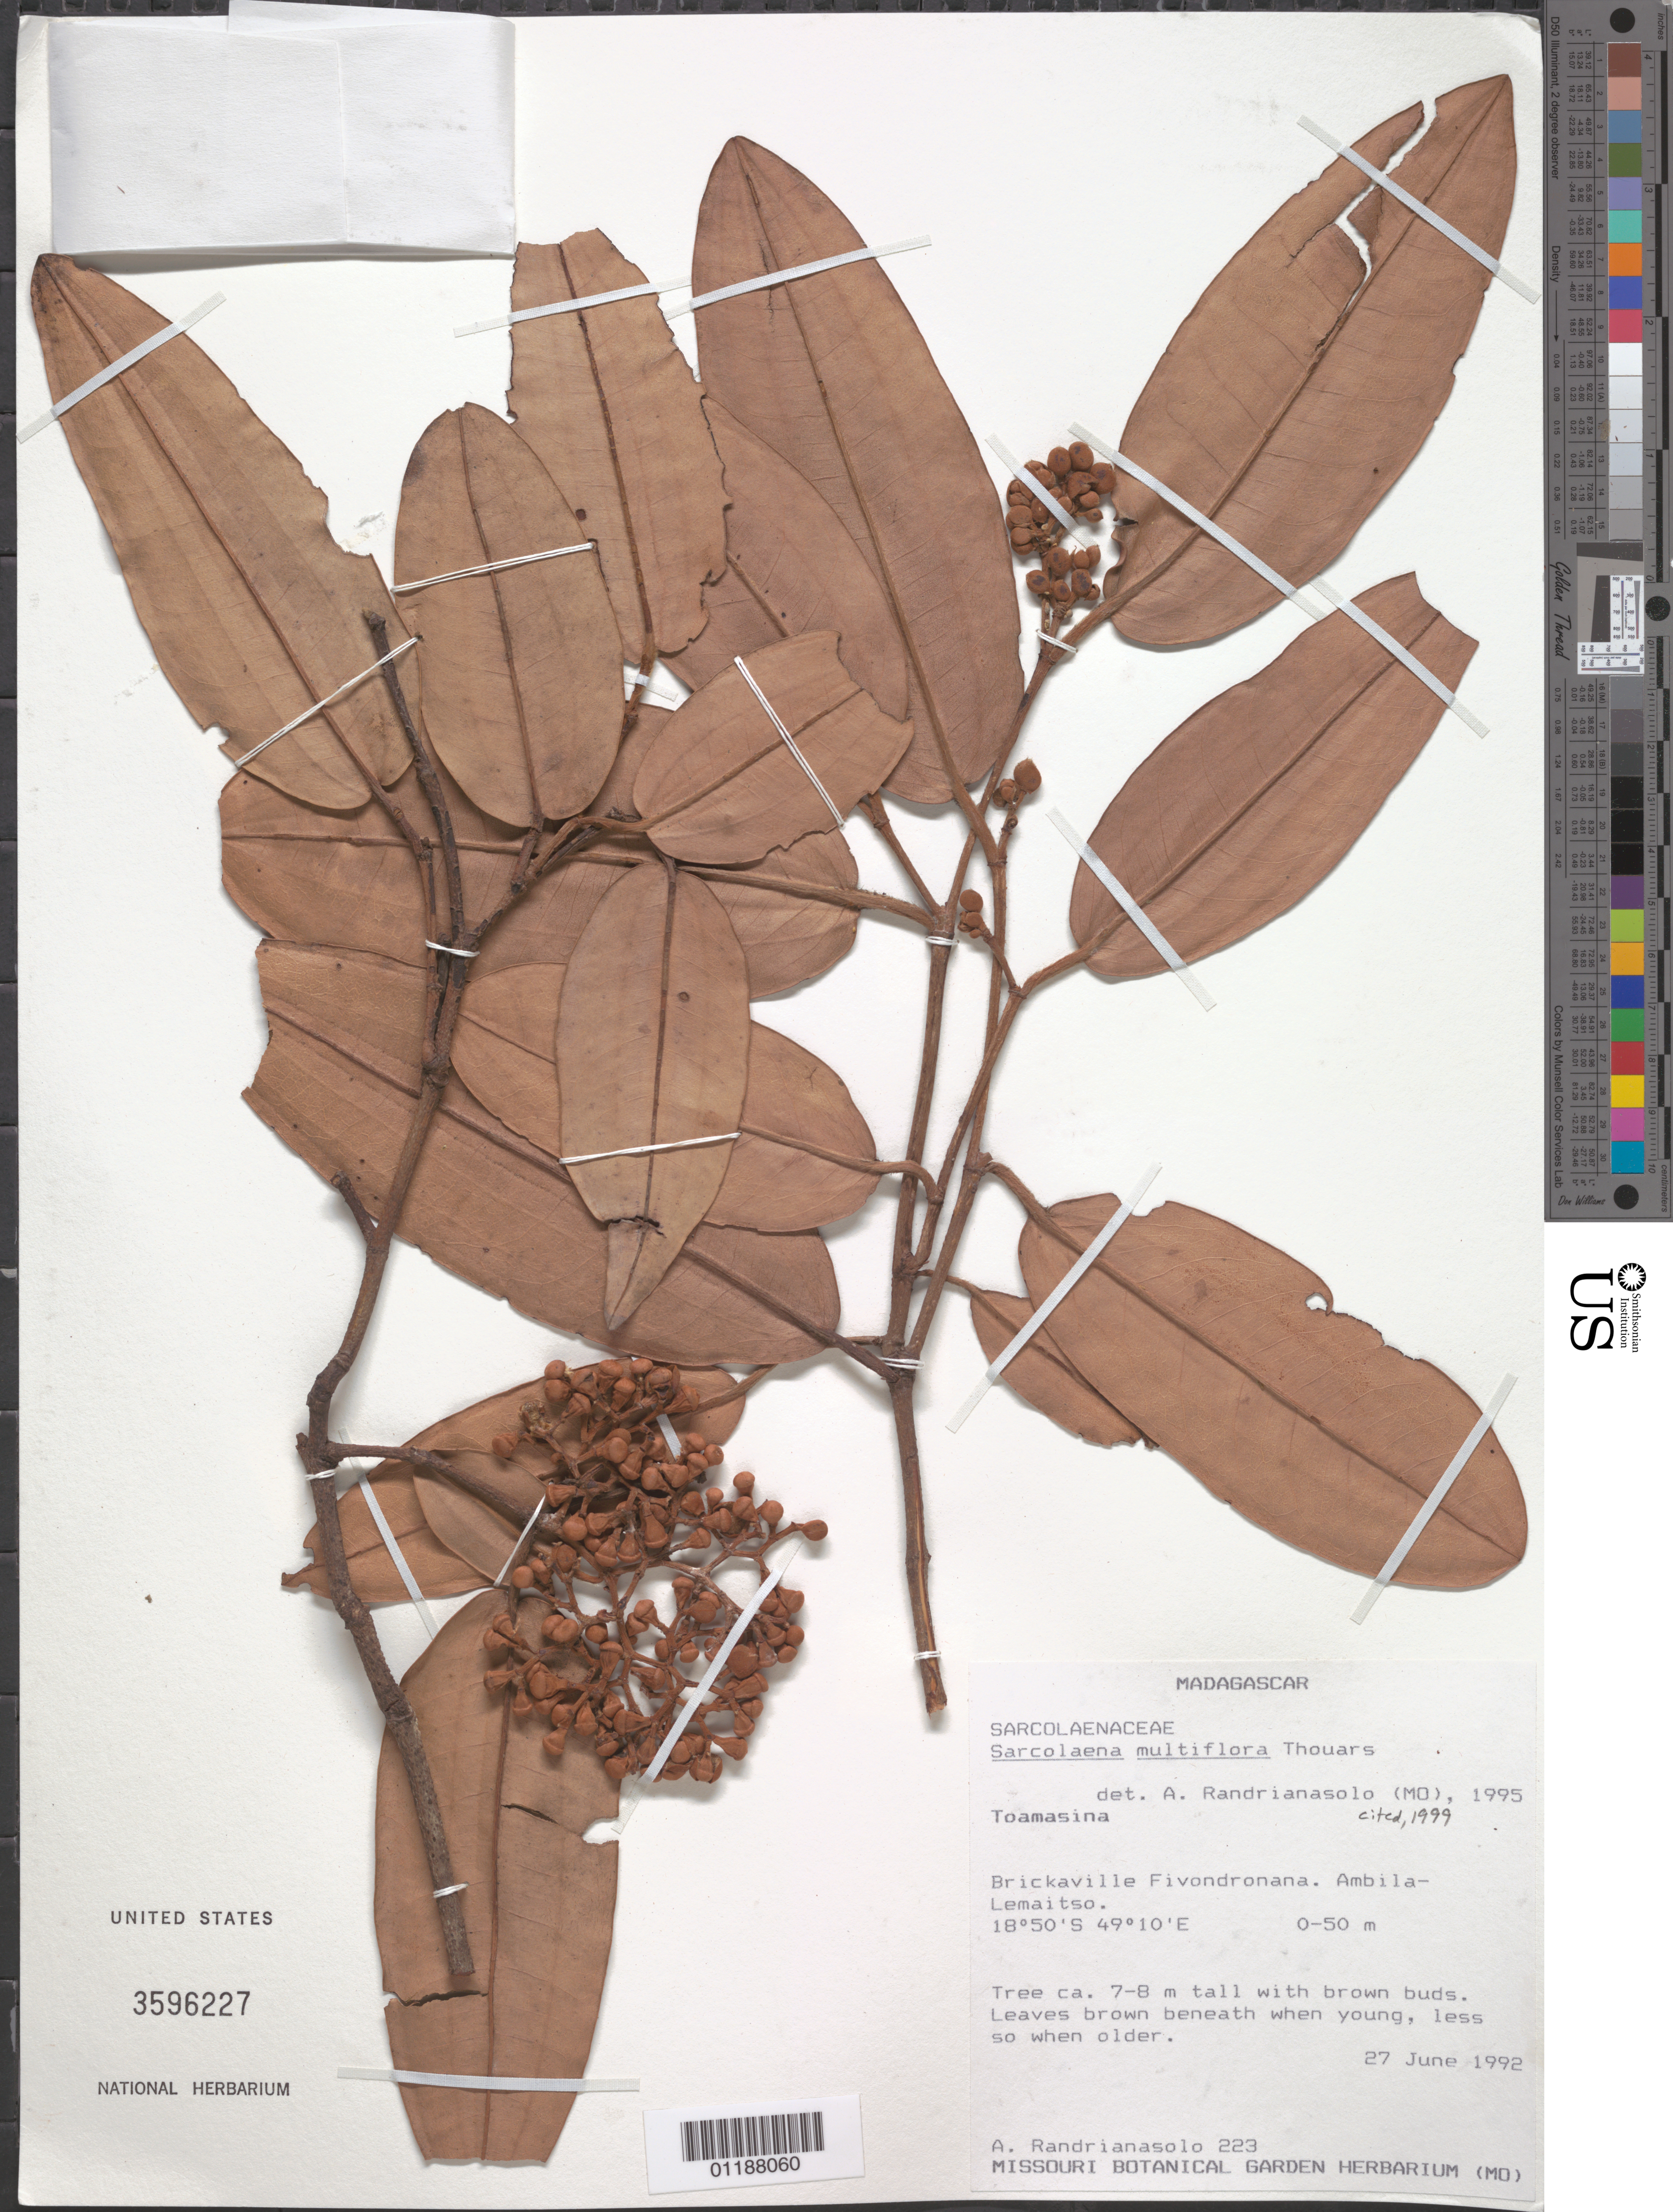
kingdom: Plantae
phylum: Tracheophyta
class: Magnoliopsida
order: Malvales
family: Sarcolaenaceae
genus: Sarcolaena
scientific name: Sarcolaena multiflora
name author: Thouars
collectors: A. Randrianasolo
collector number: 223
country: Madagascar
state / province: Atsinanana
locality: Brickaville Fivondronana, Ambila-Lemaitso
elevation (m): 0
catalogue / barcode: US 3596227